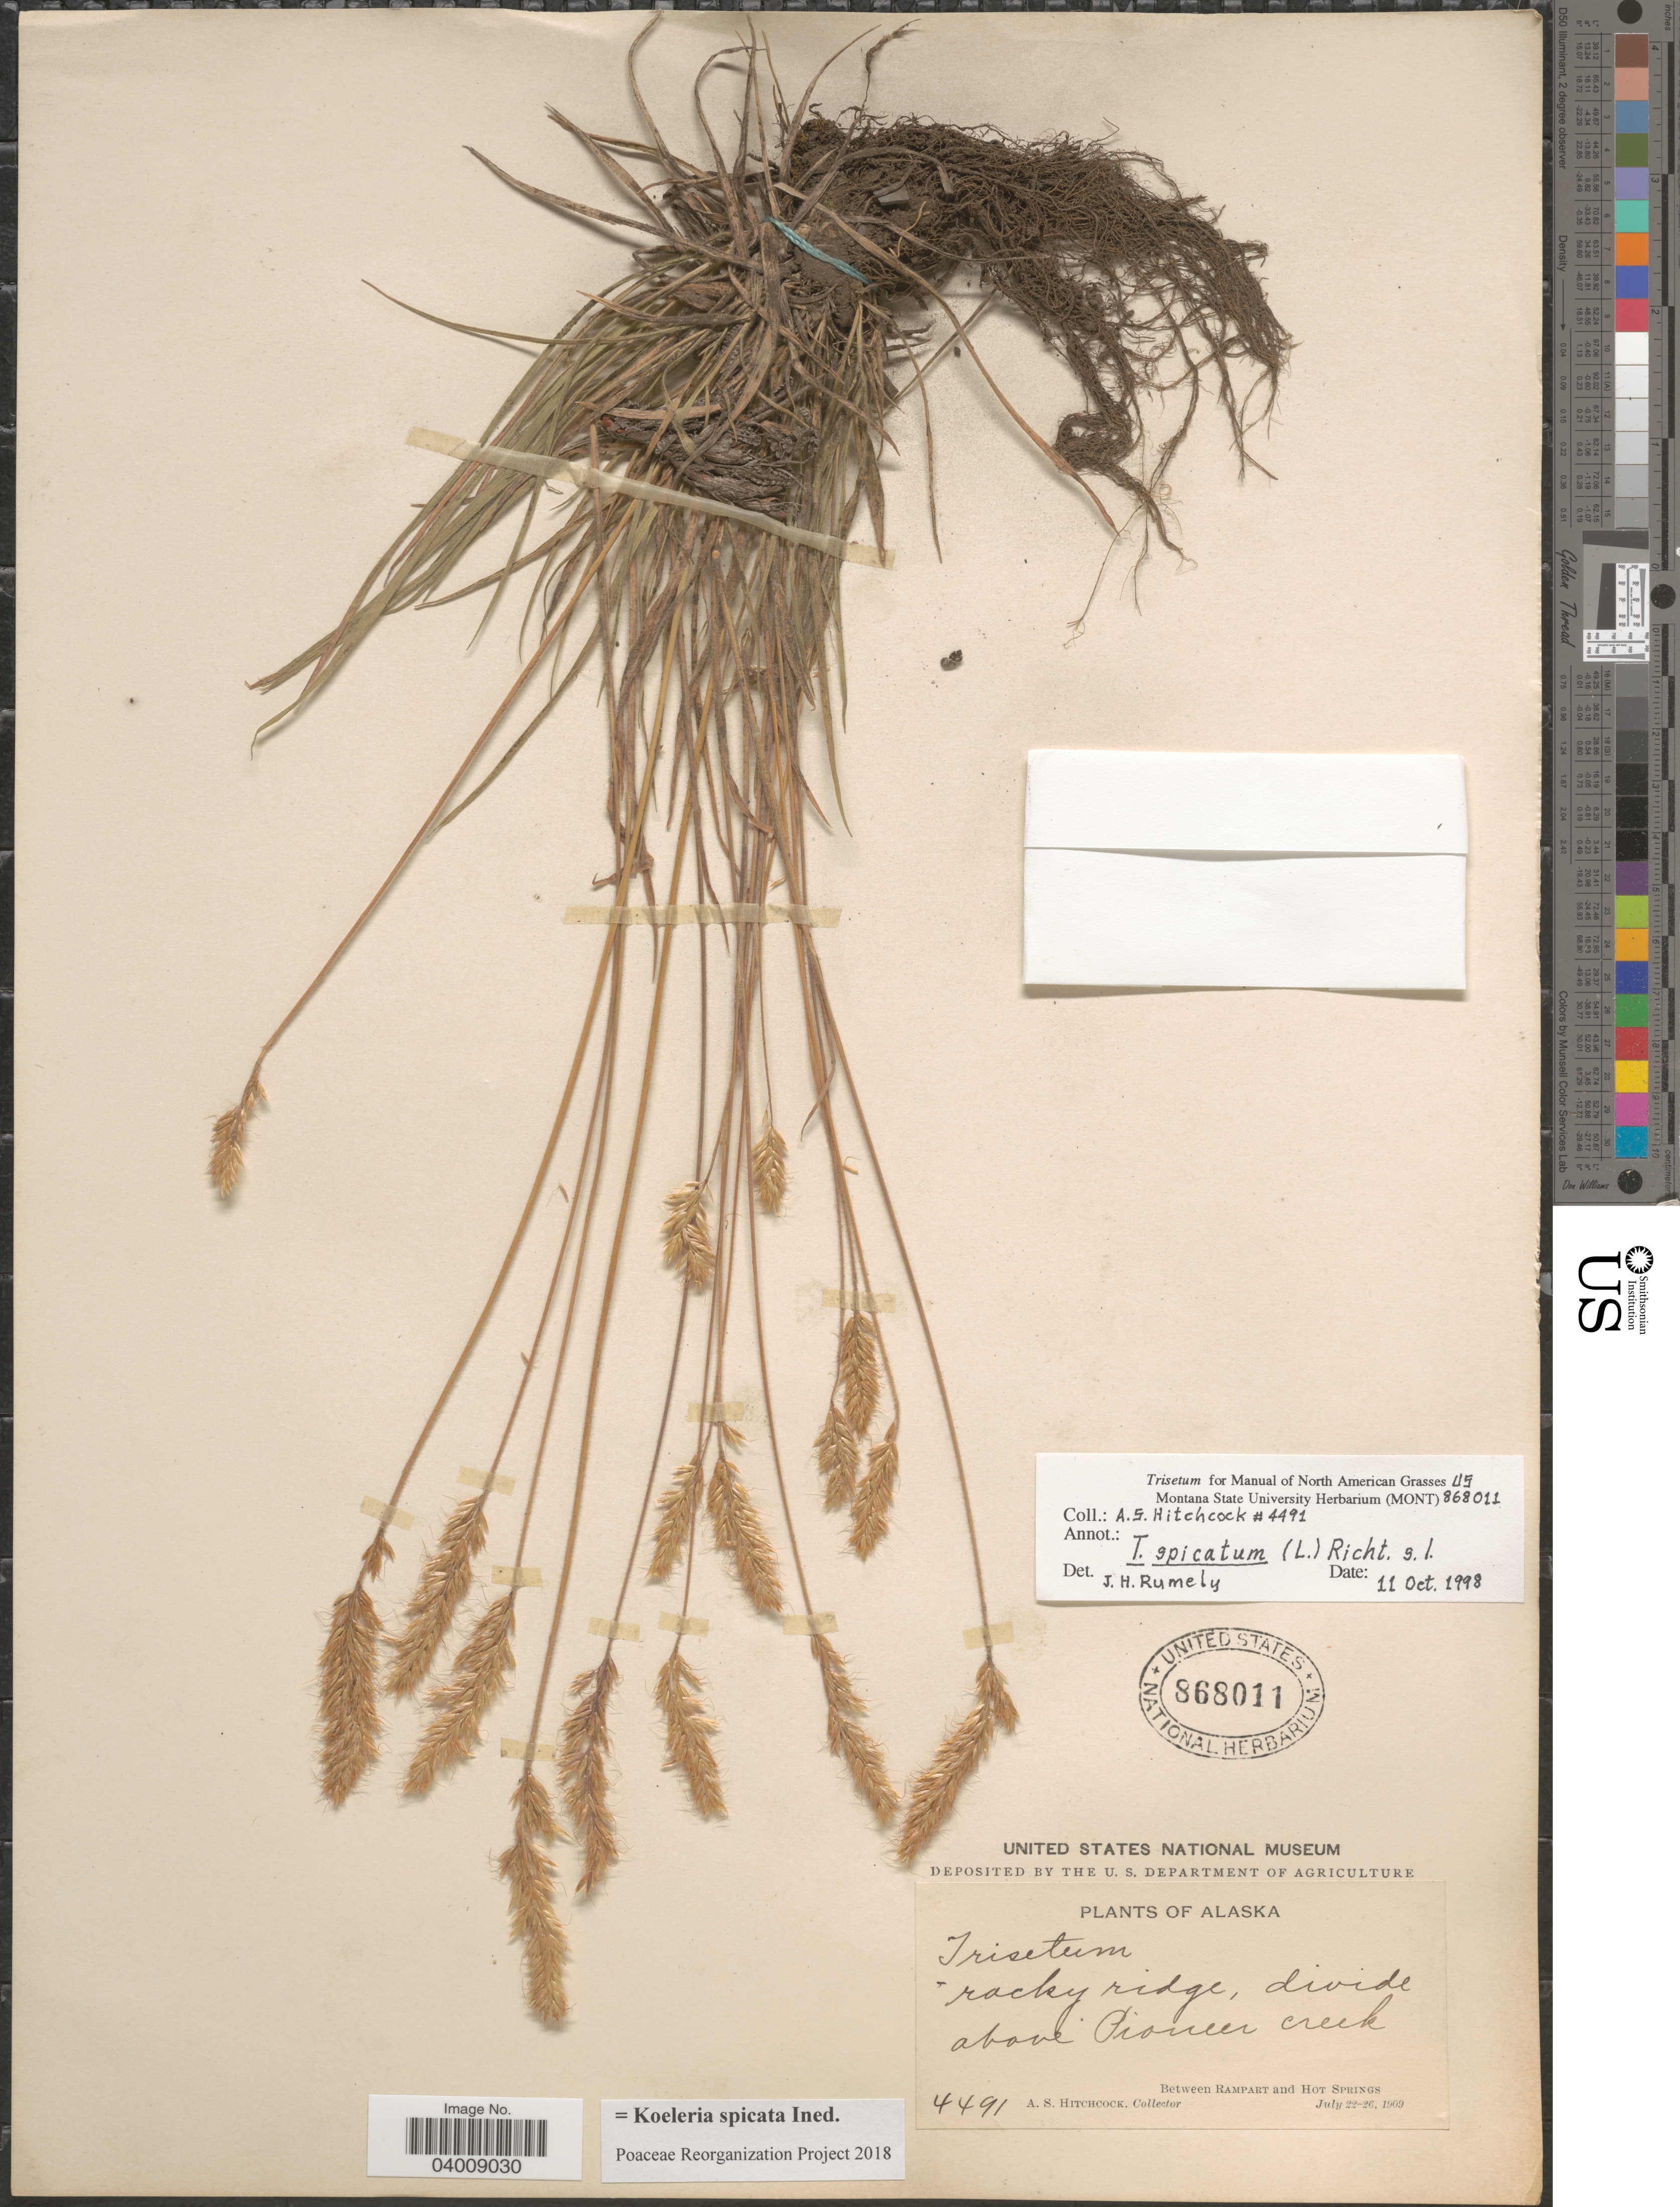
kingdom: Plantae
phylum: Tracheophyta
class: Liliopsida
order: Poales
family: Poaceae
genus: Koeleria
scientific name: Koeleria spicata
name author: (L.) Barberá et al.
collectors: A. S. Hitchcock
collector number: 4491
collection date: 1909-07-22/1909-07-26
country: United States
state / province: Alaska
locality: Rocky ridge, divide above Pioneer creek. Between Rampart and Hot Springs.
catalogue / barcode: US 868011